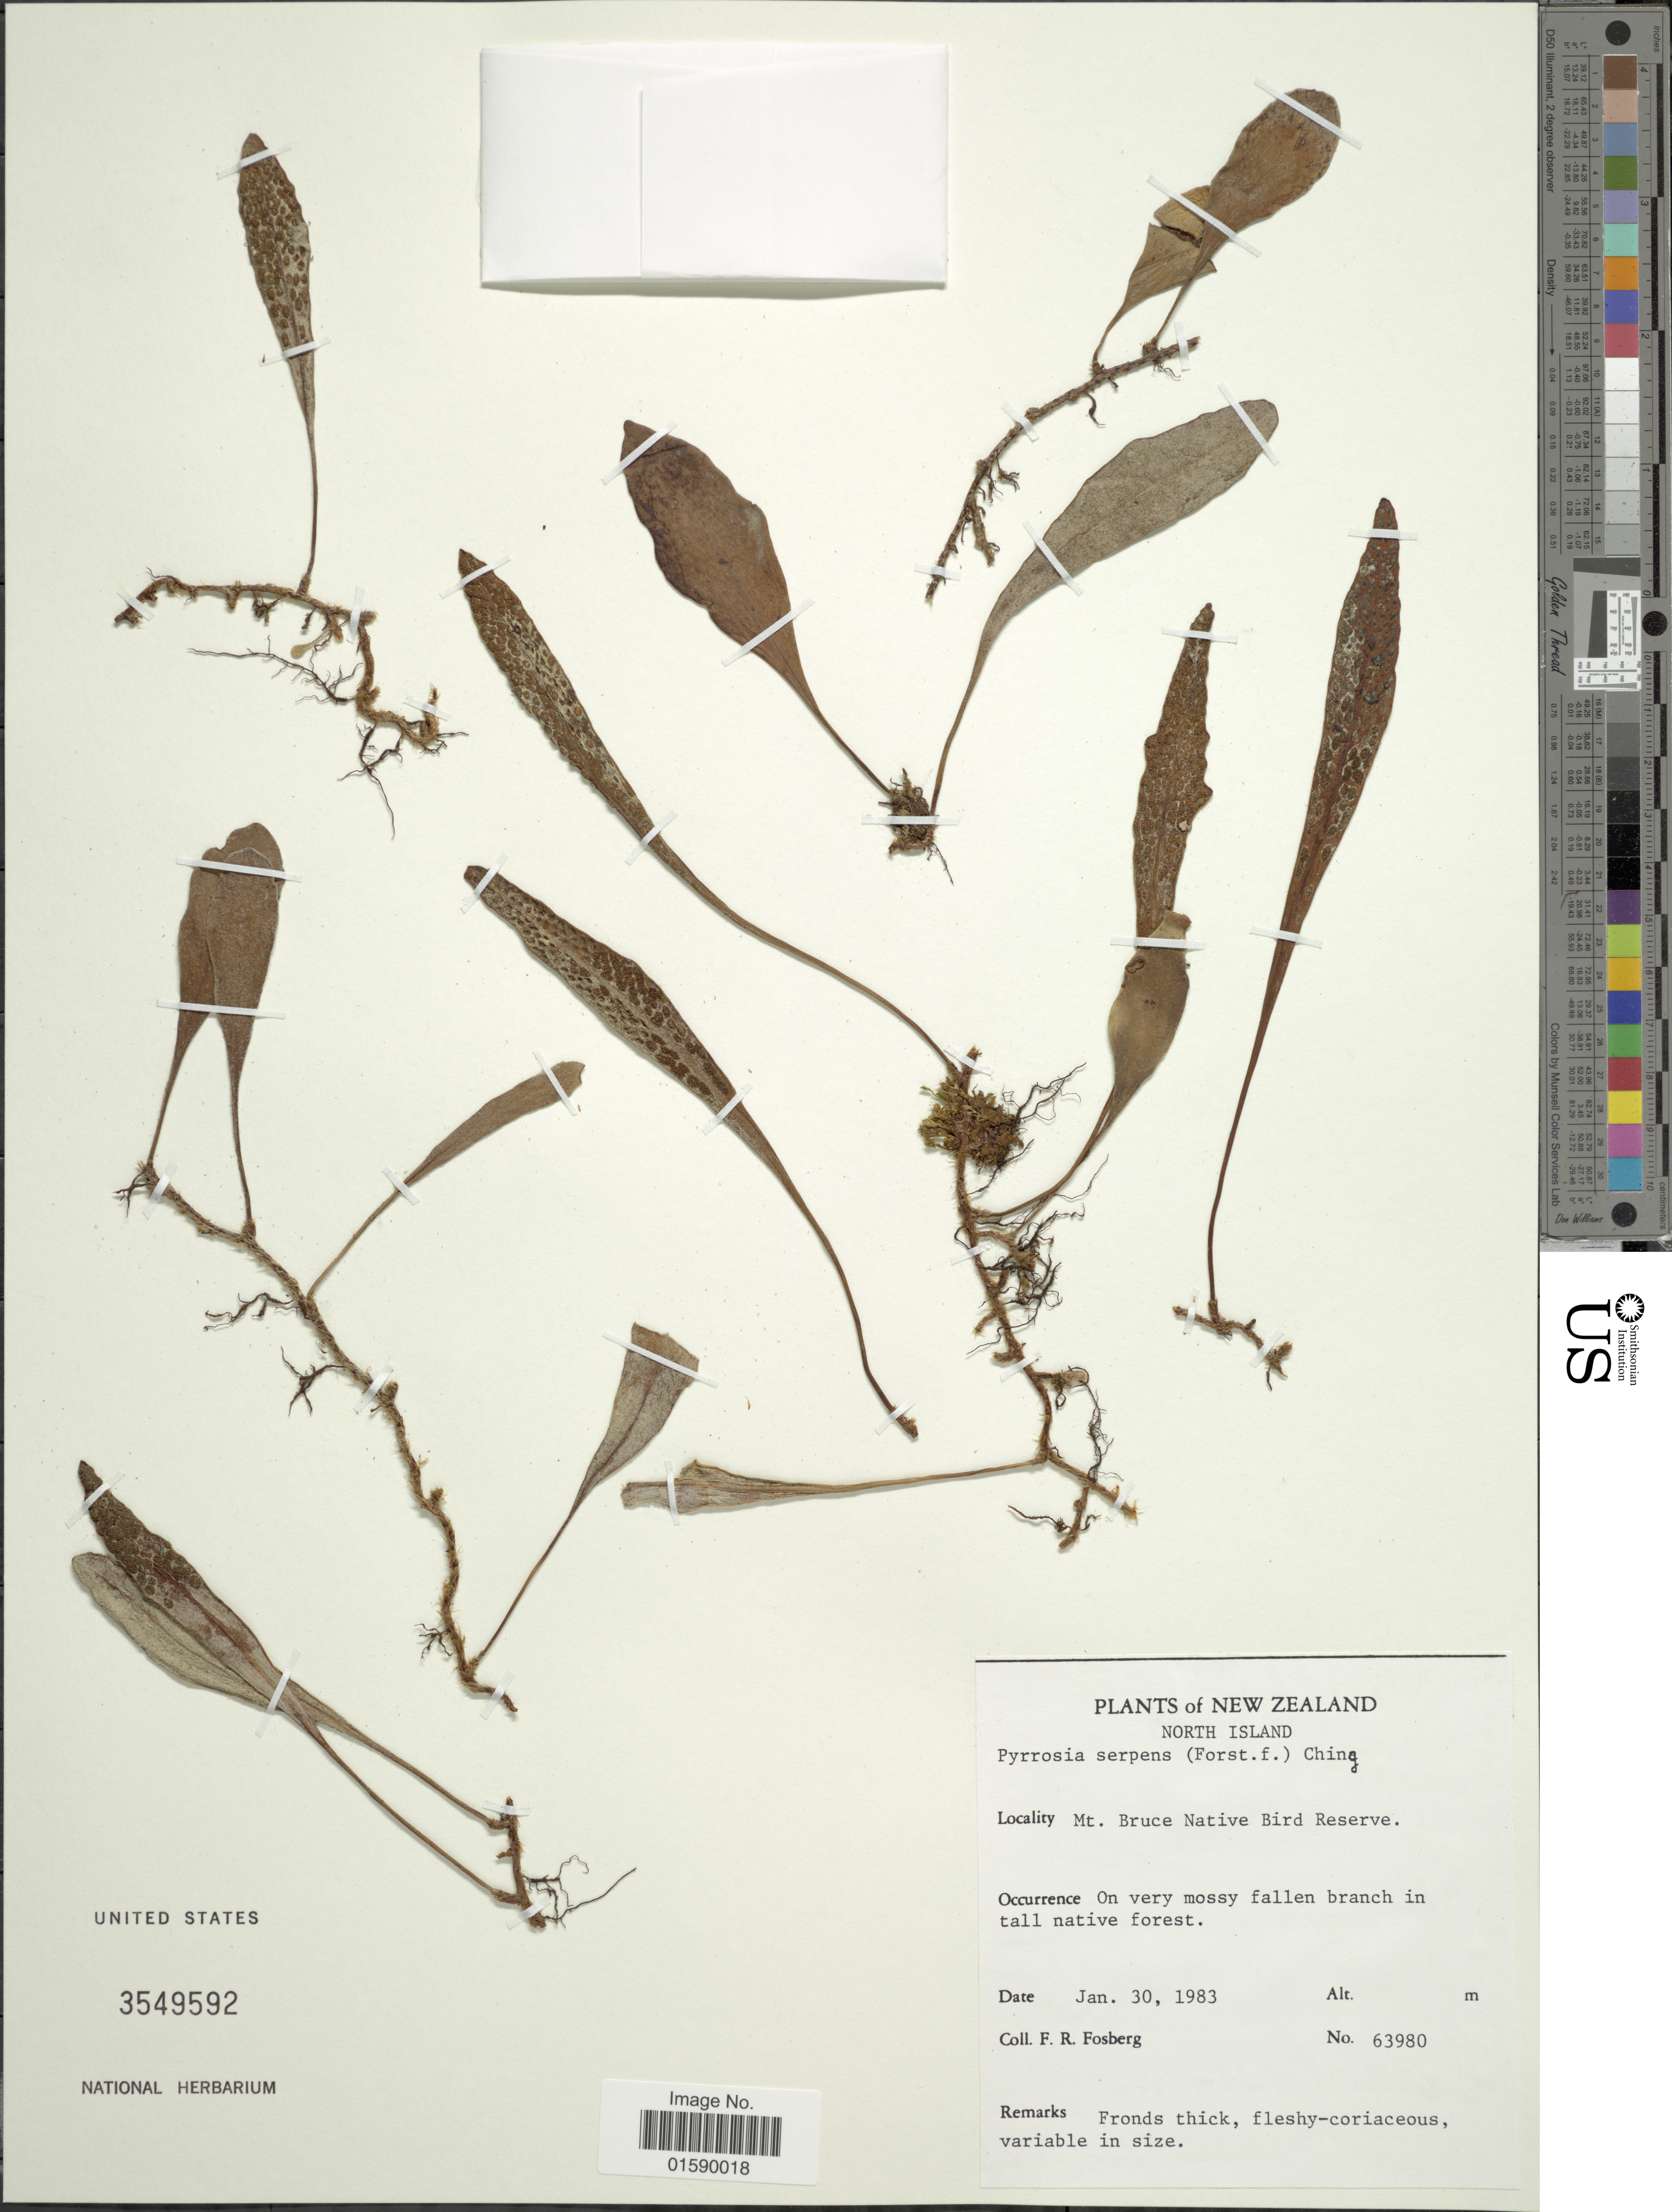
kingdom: Plantae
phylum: Tracheophyta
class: Polypodiopsida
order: Polypodiales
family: Polypodiaceae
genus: Pyrrosia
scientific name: Pyrrosia serpens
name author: Ching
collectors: F. R. Fosberg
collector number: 63980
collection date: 1983-01-30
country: New Zealand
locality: New Zealand, North Island, Mt. Bruce Native Bird Reserve,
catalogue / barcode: US 3549592